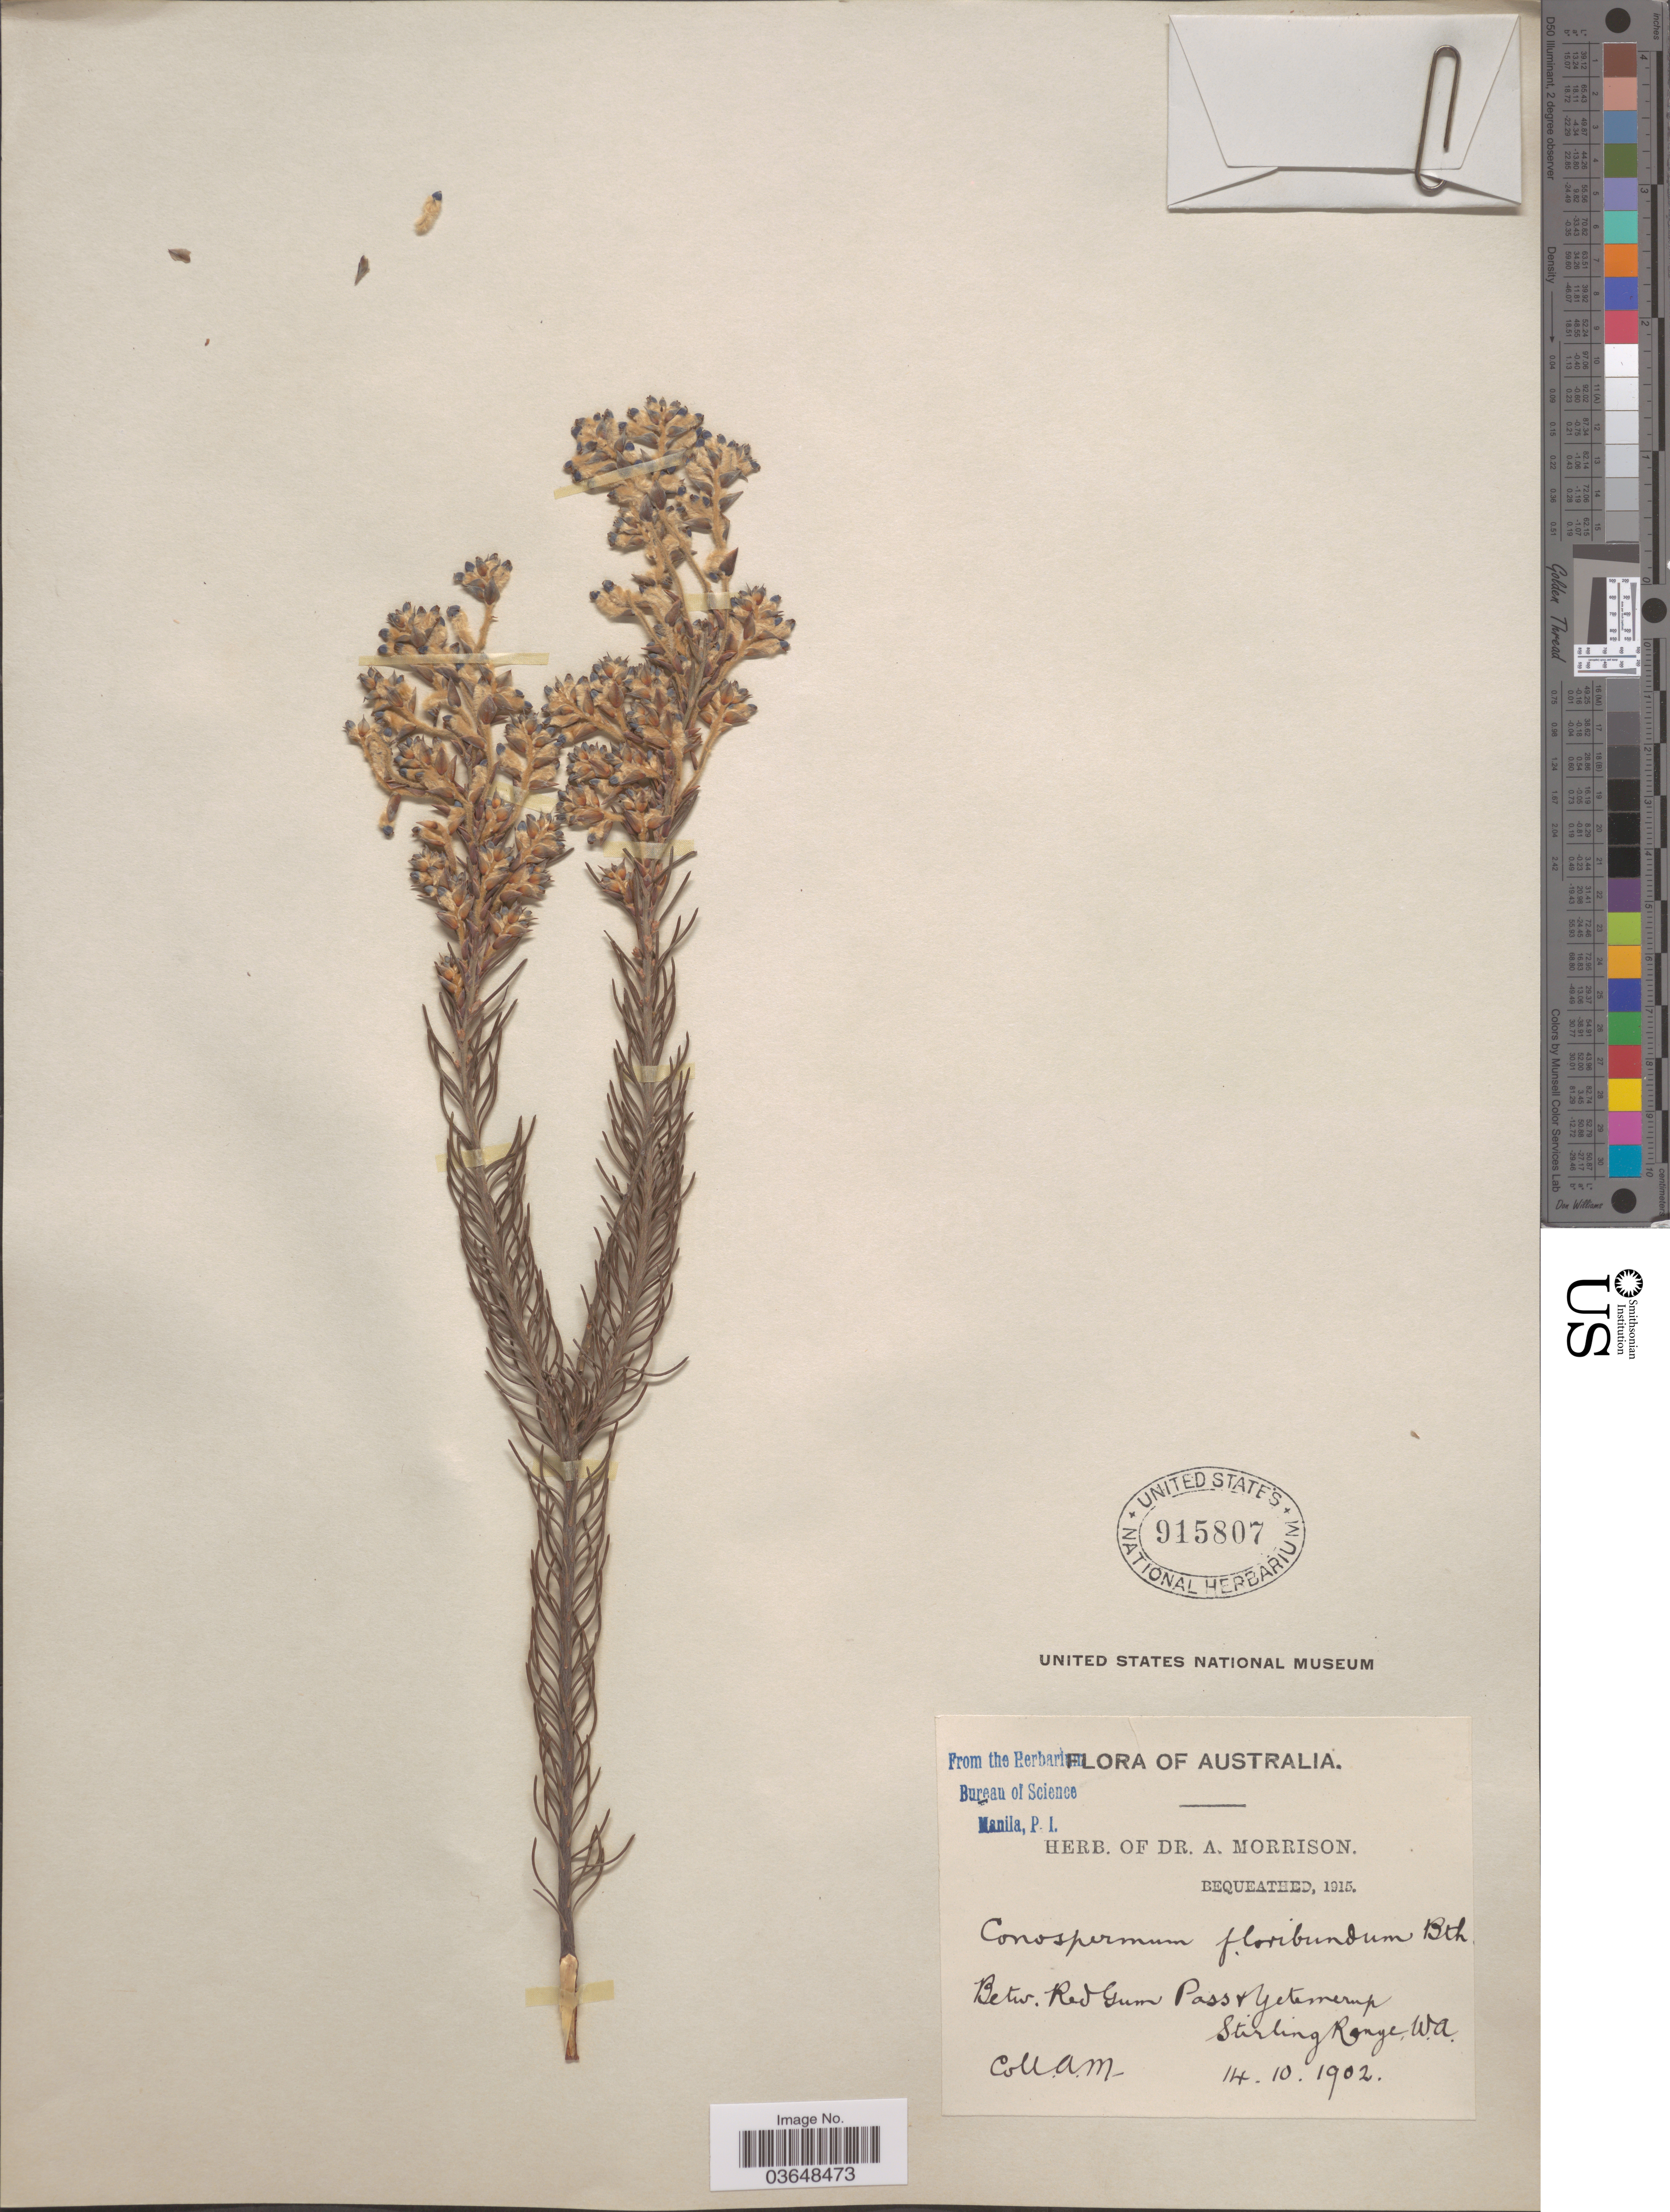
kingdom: Plantae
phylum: Tracheophyta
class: Magnoliopsida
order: Proteales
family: Proteaceae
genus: Conospermum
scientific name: Conospermum floribundum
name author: Benth.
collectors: A. Morrison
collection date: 1902-10-14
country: Australia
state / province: Western Australia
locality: Betw. Red Gum Pass & Yetemerup. Stirling Range.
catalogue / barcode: US 915807